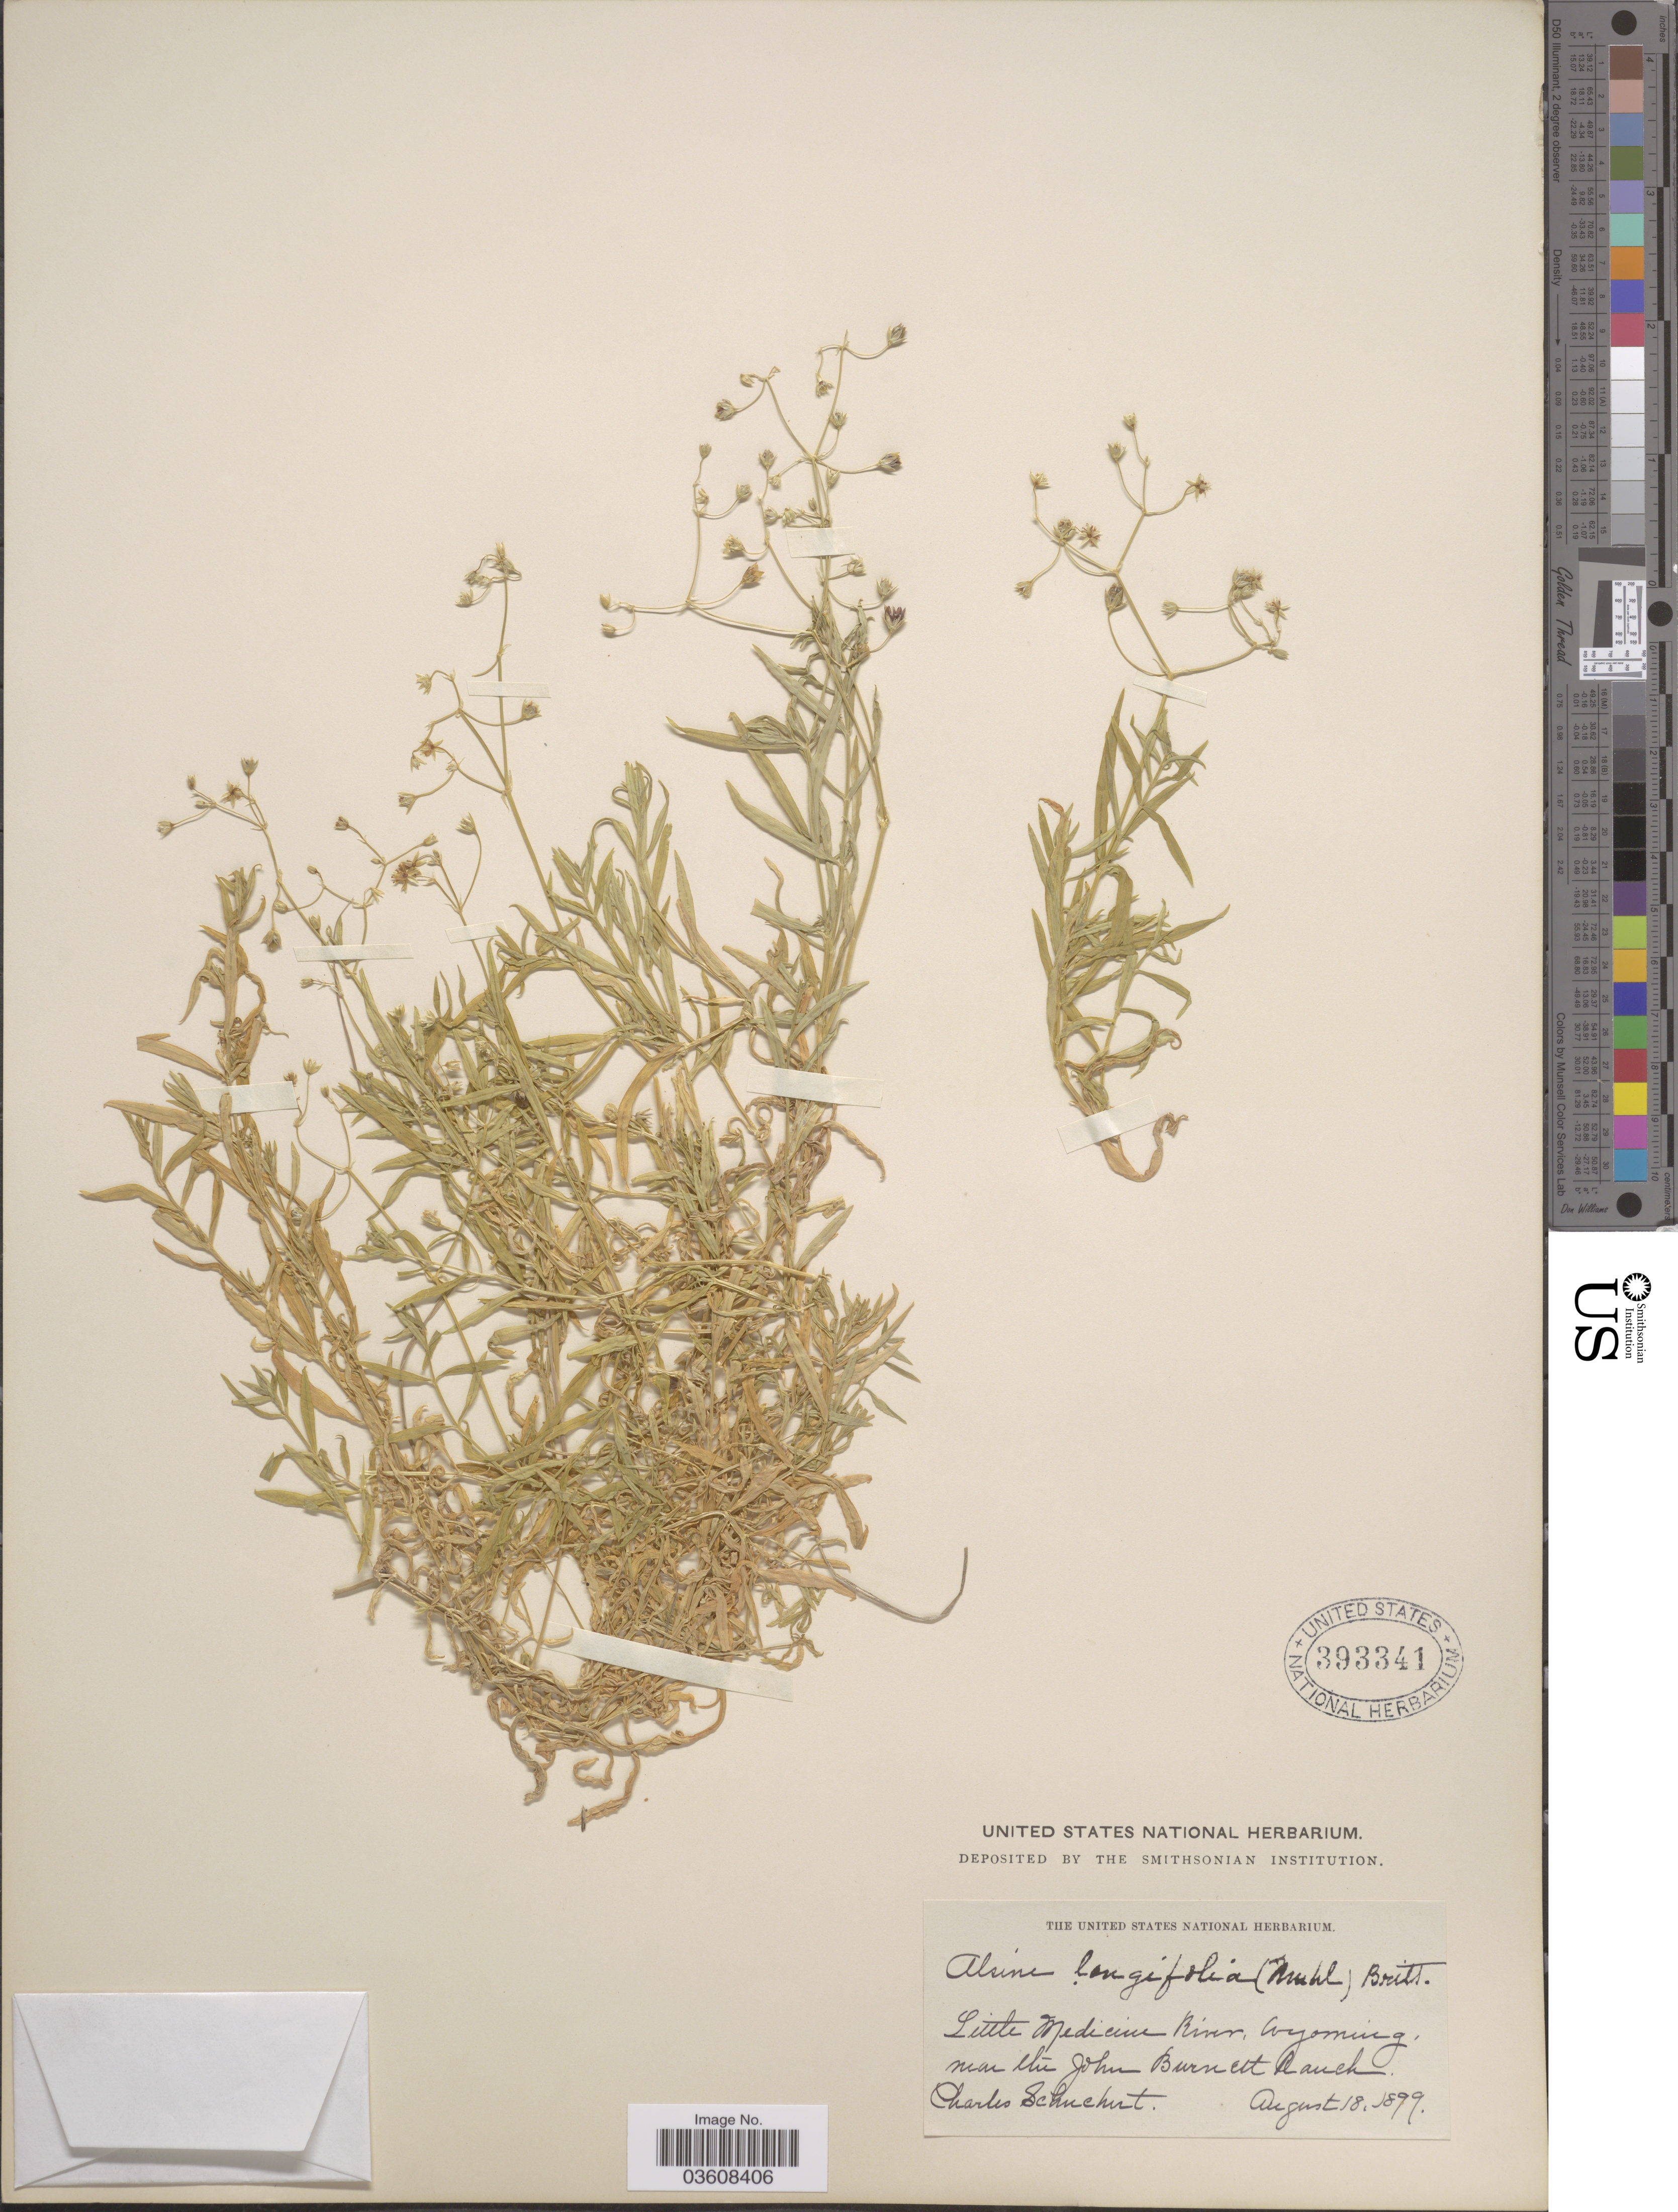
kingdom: Plantae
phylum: Tracheophyta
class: Magnoliopsida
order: Caryophyllales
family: Caryophyllaceae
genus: Stellaria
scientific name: Stellaria longifolia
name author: Muhl. ex Willd.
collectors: C. Schuchert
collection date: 1899-08-18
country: United States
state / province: Wyoming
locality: Little Medicine River, near the John Burnett Ranch.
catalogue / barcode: US 393341